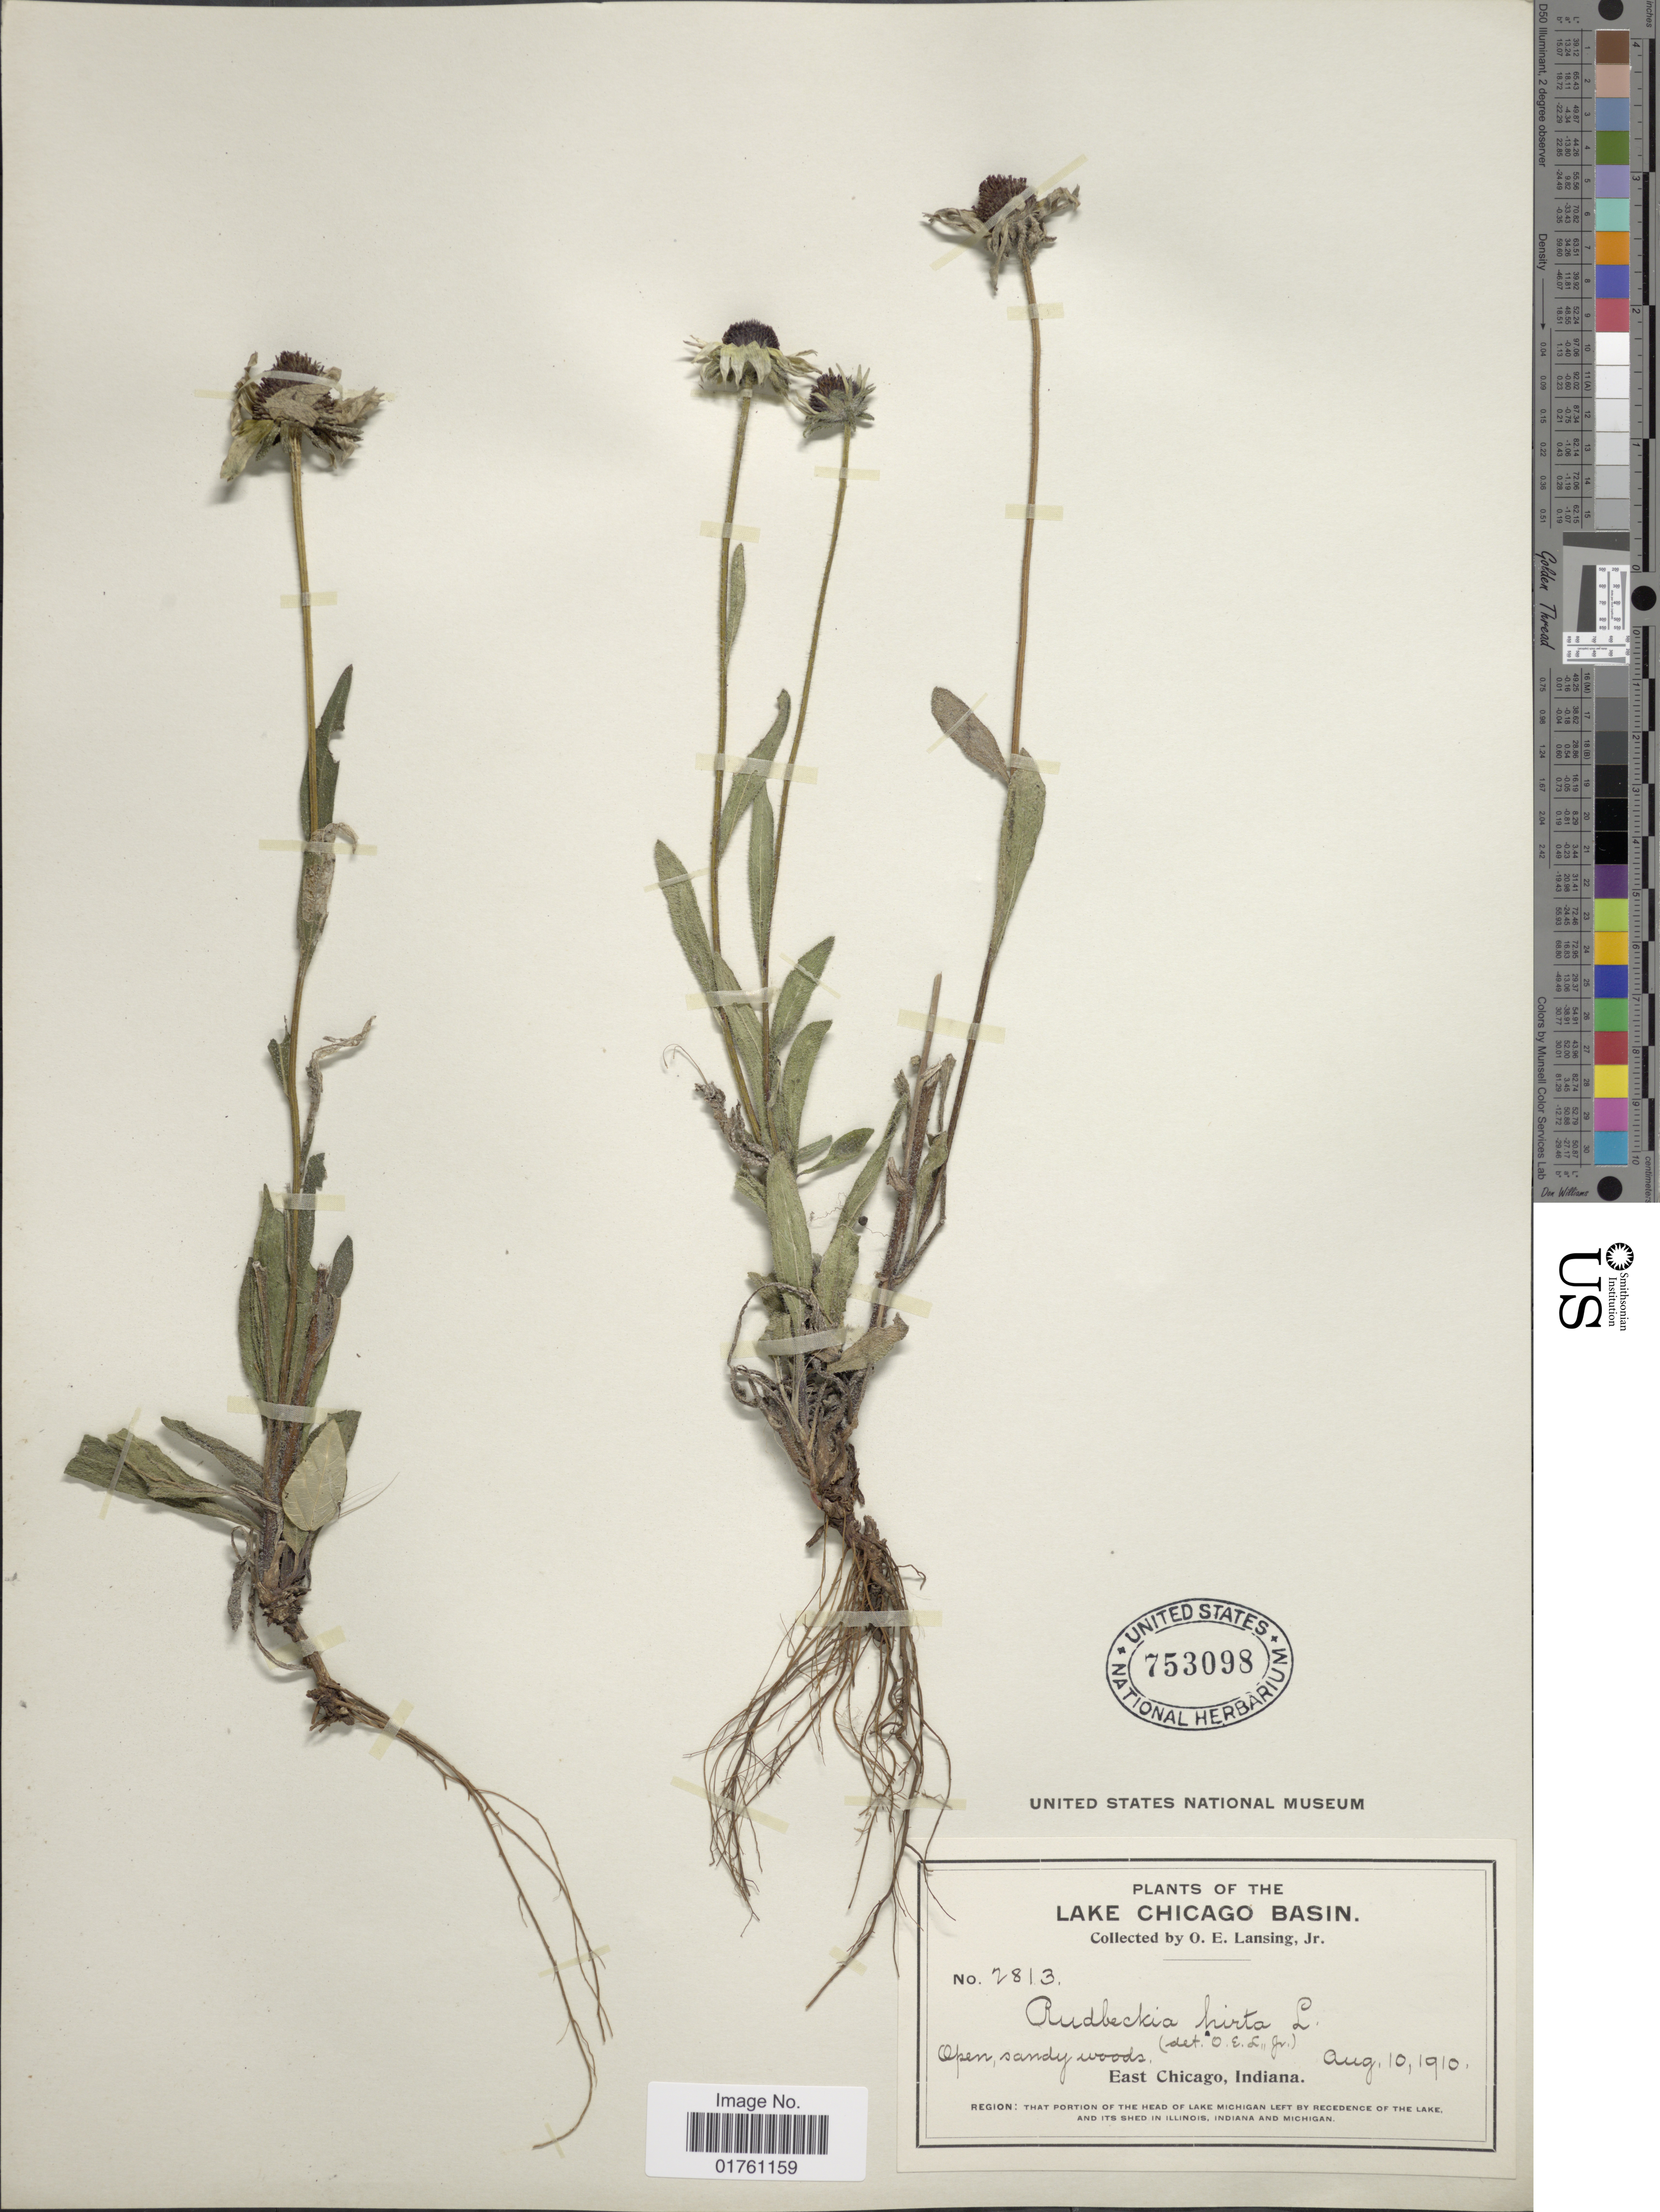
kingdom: Plantae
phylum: Tracheophyta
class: Magnoliopsida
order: Asterales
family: Asteraceae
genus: Rudbeckia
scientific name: Rudbeckia hirta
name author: L.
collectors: O. Lansing Jr.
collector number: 2813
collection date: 1910-08-10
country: United States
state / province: Indiana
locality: Lake Chicago Basin, East Chicago, Region: that portion of the Head of Lake Michigan left by Recedence of the lake, and its shed in Illinois, Indiana and Michigan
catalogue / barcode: US 753098